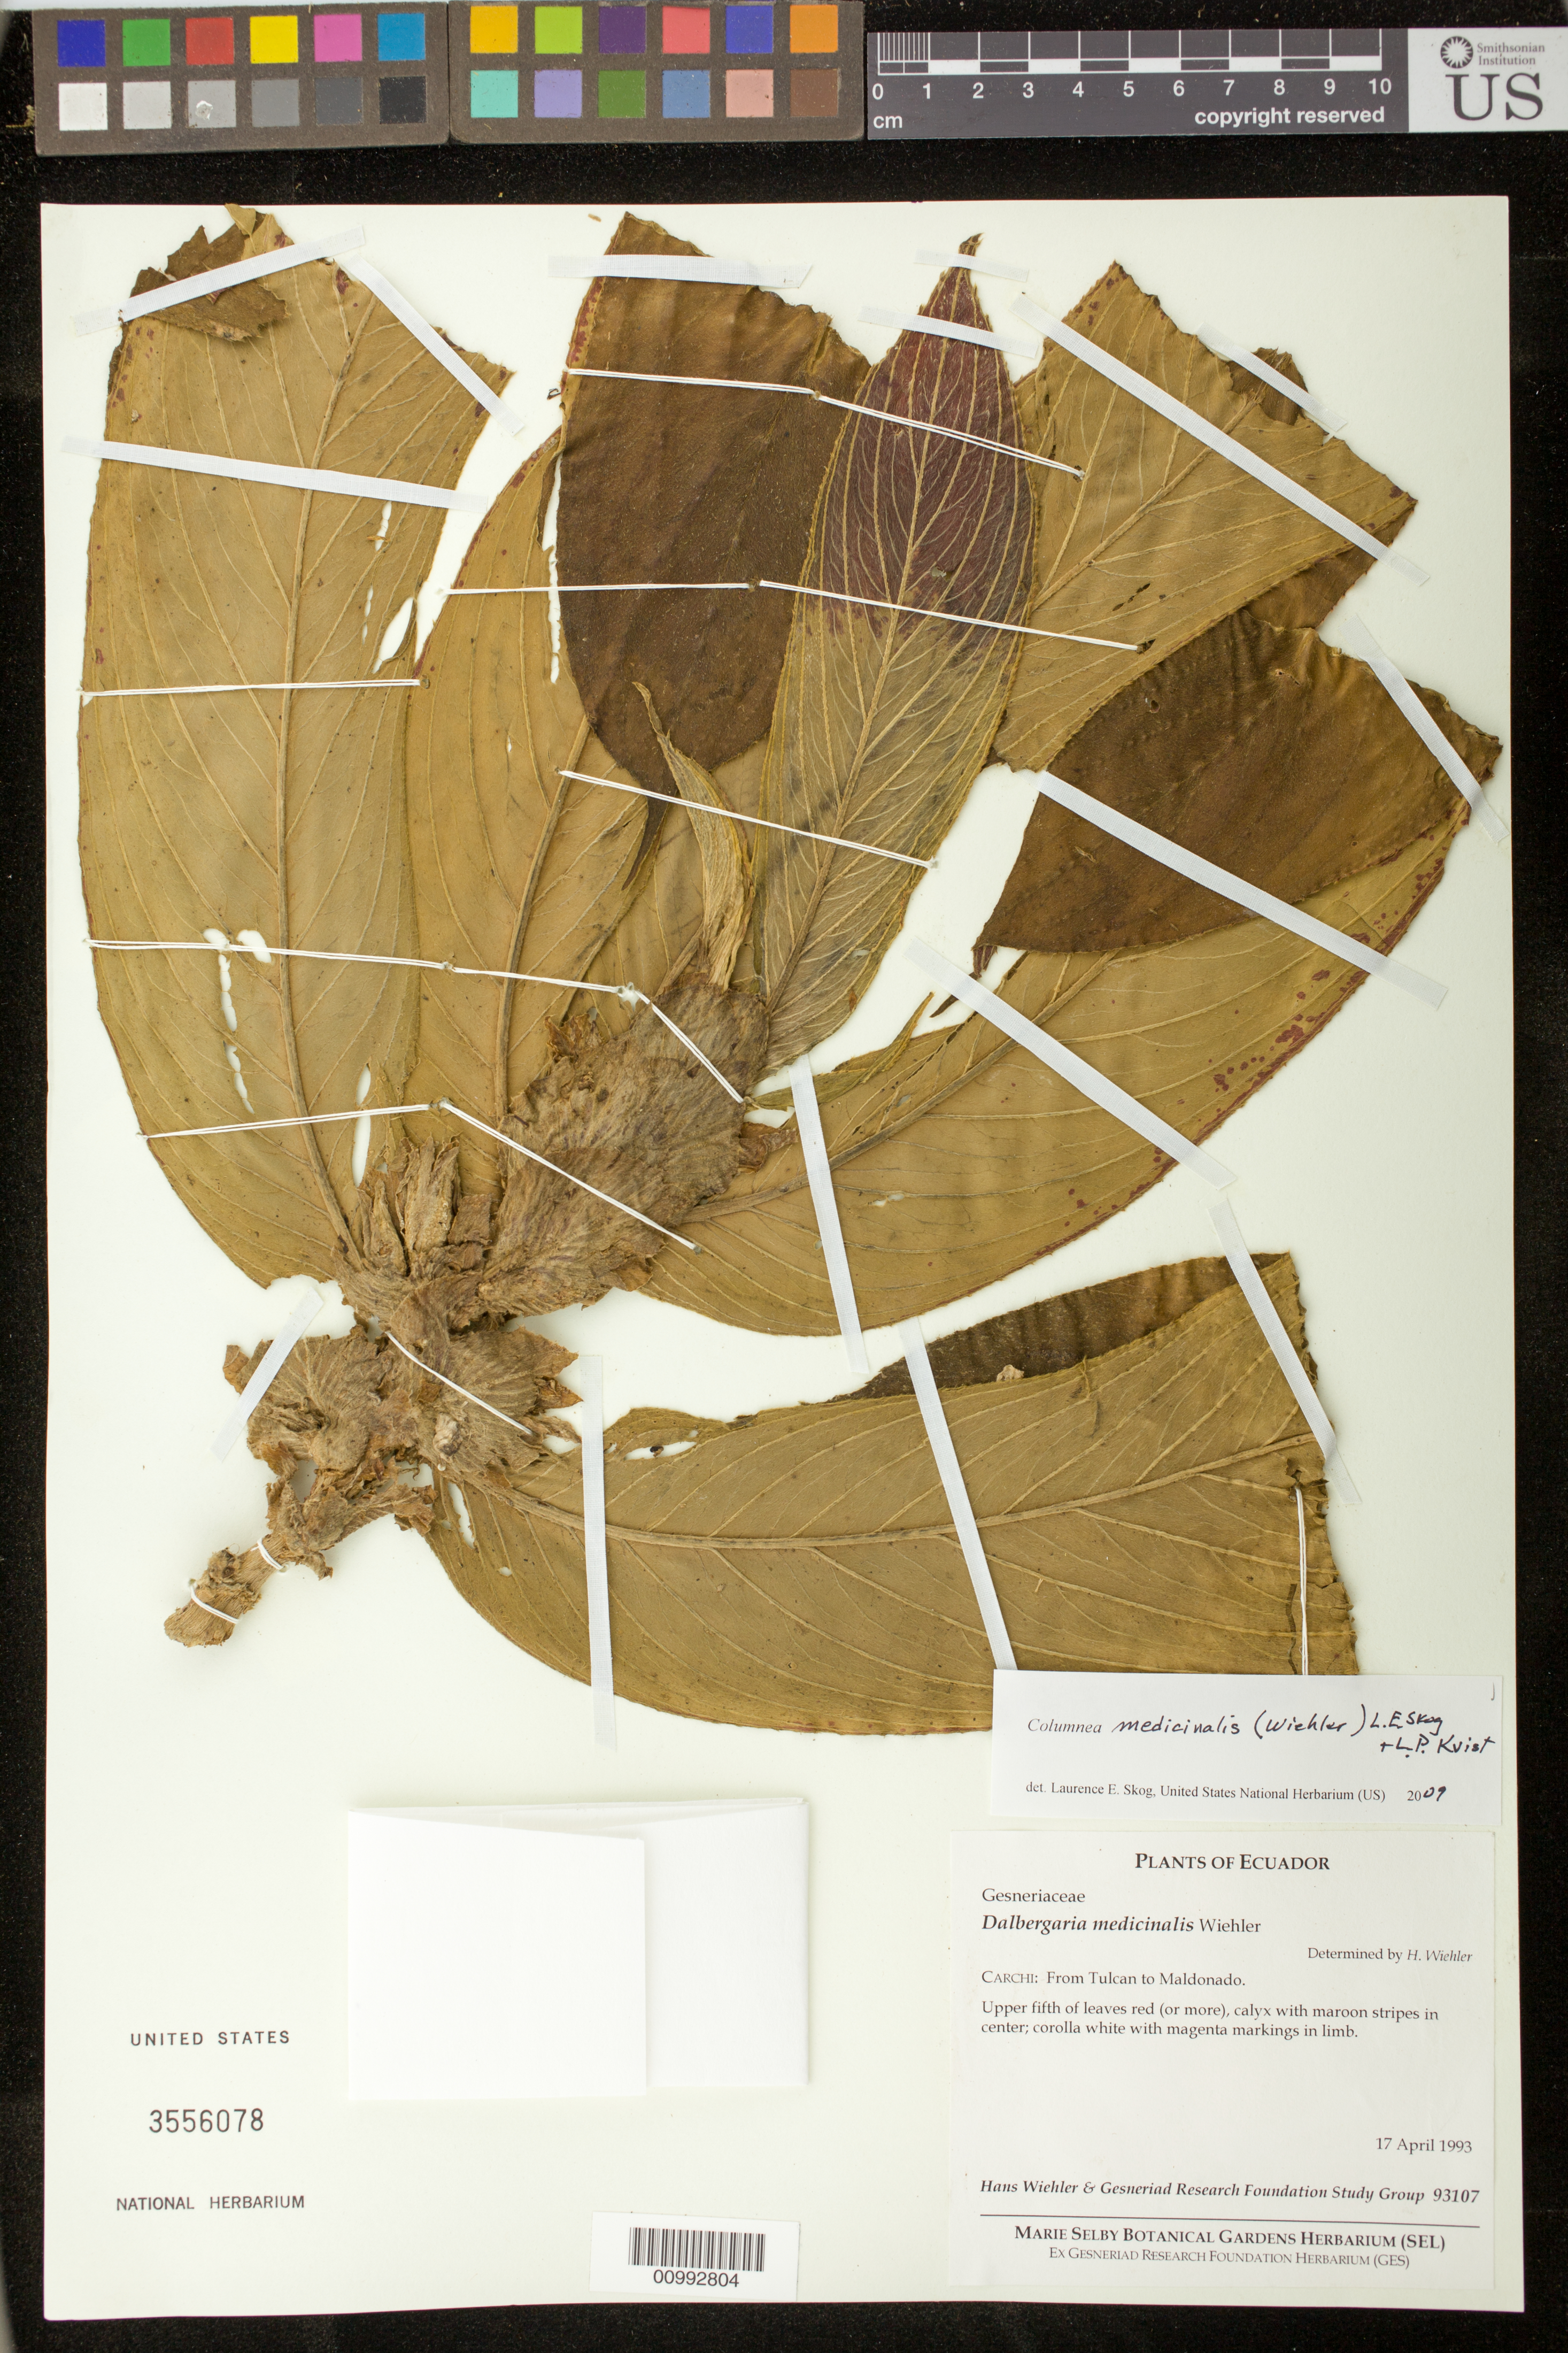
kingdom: Plantae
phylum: Tracheophyta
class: Magnoliopsida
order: Lamiales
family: Gesneriaceae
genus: Columnea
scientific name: Columnea medicinalis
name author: (Wiehler) L.E. Skog & L.P. Kvist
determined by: Skog, Laurence E.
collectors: H. J. Wiehler & GRF Study Group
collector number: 93107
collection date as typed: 17 Apr 1993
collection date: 1993-04-17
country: Ecuador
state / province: Carchi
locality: Carchi: from Tulcan to Maldonado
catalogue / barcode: US 3556078